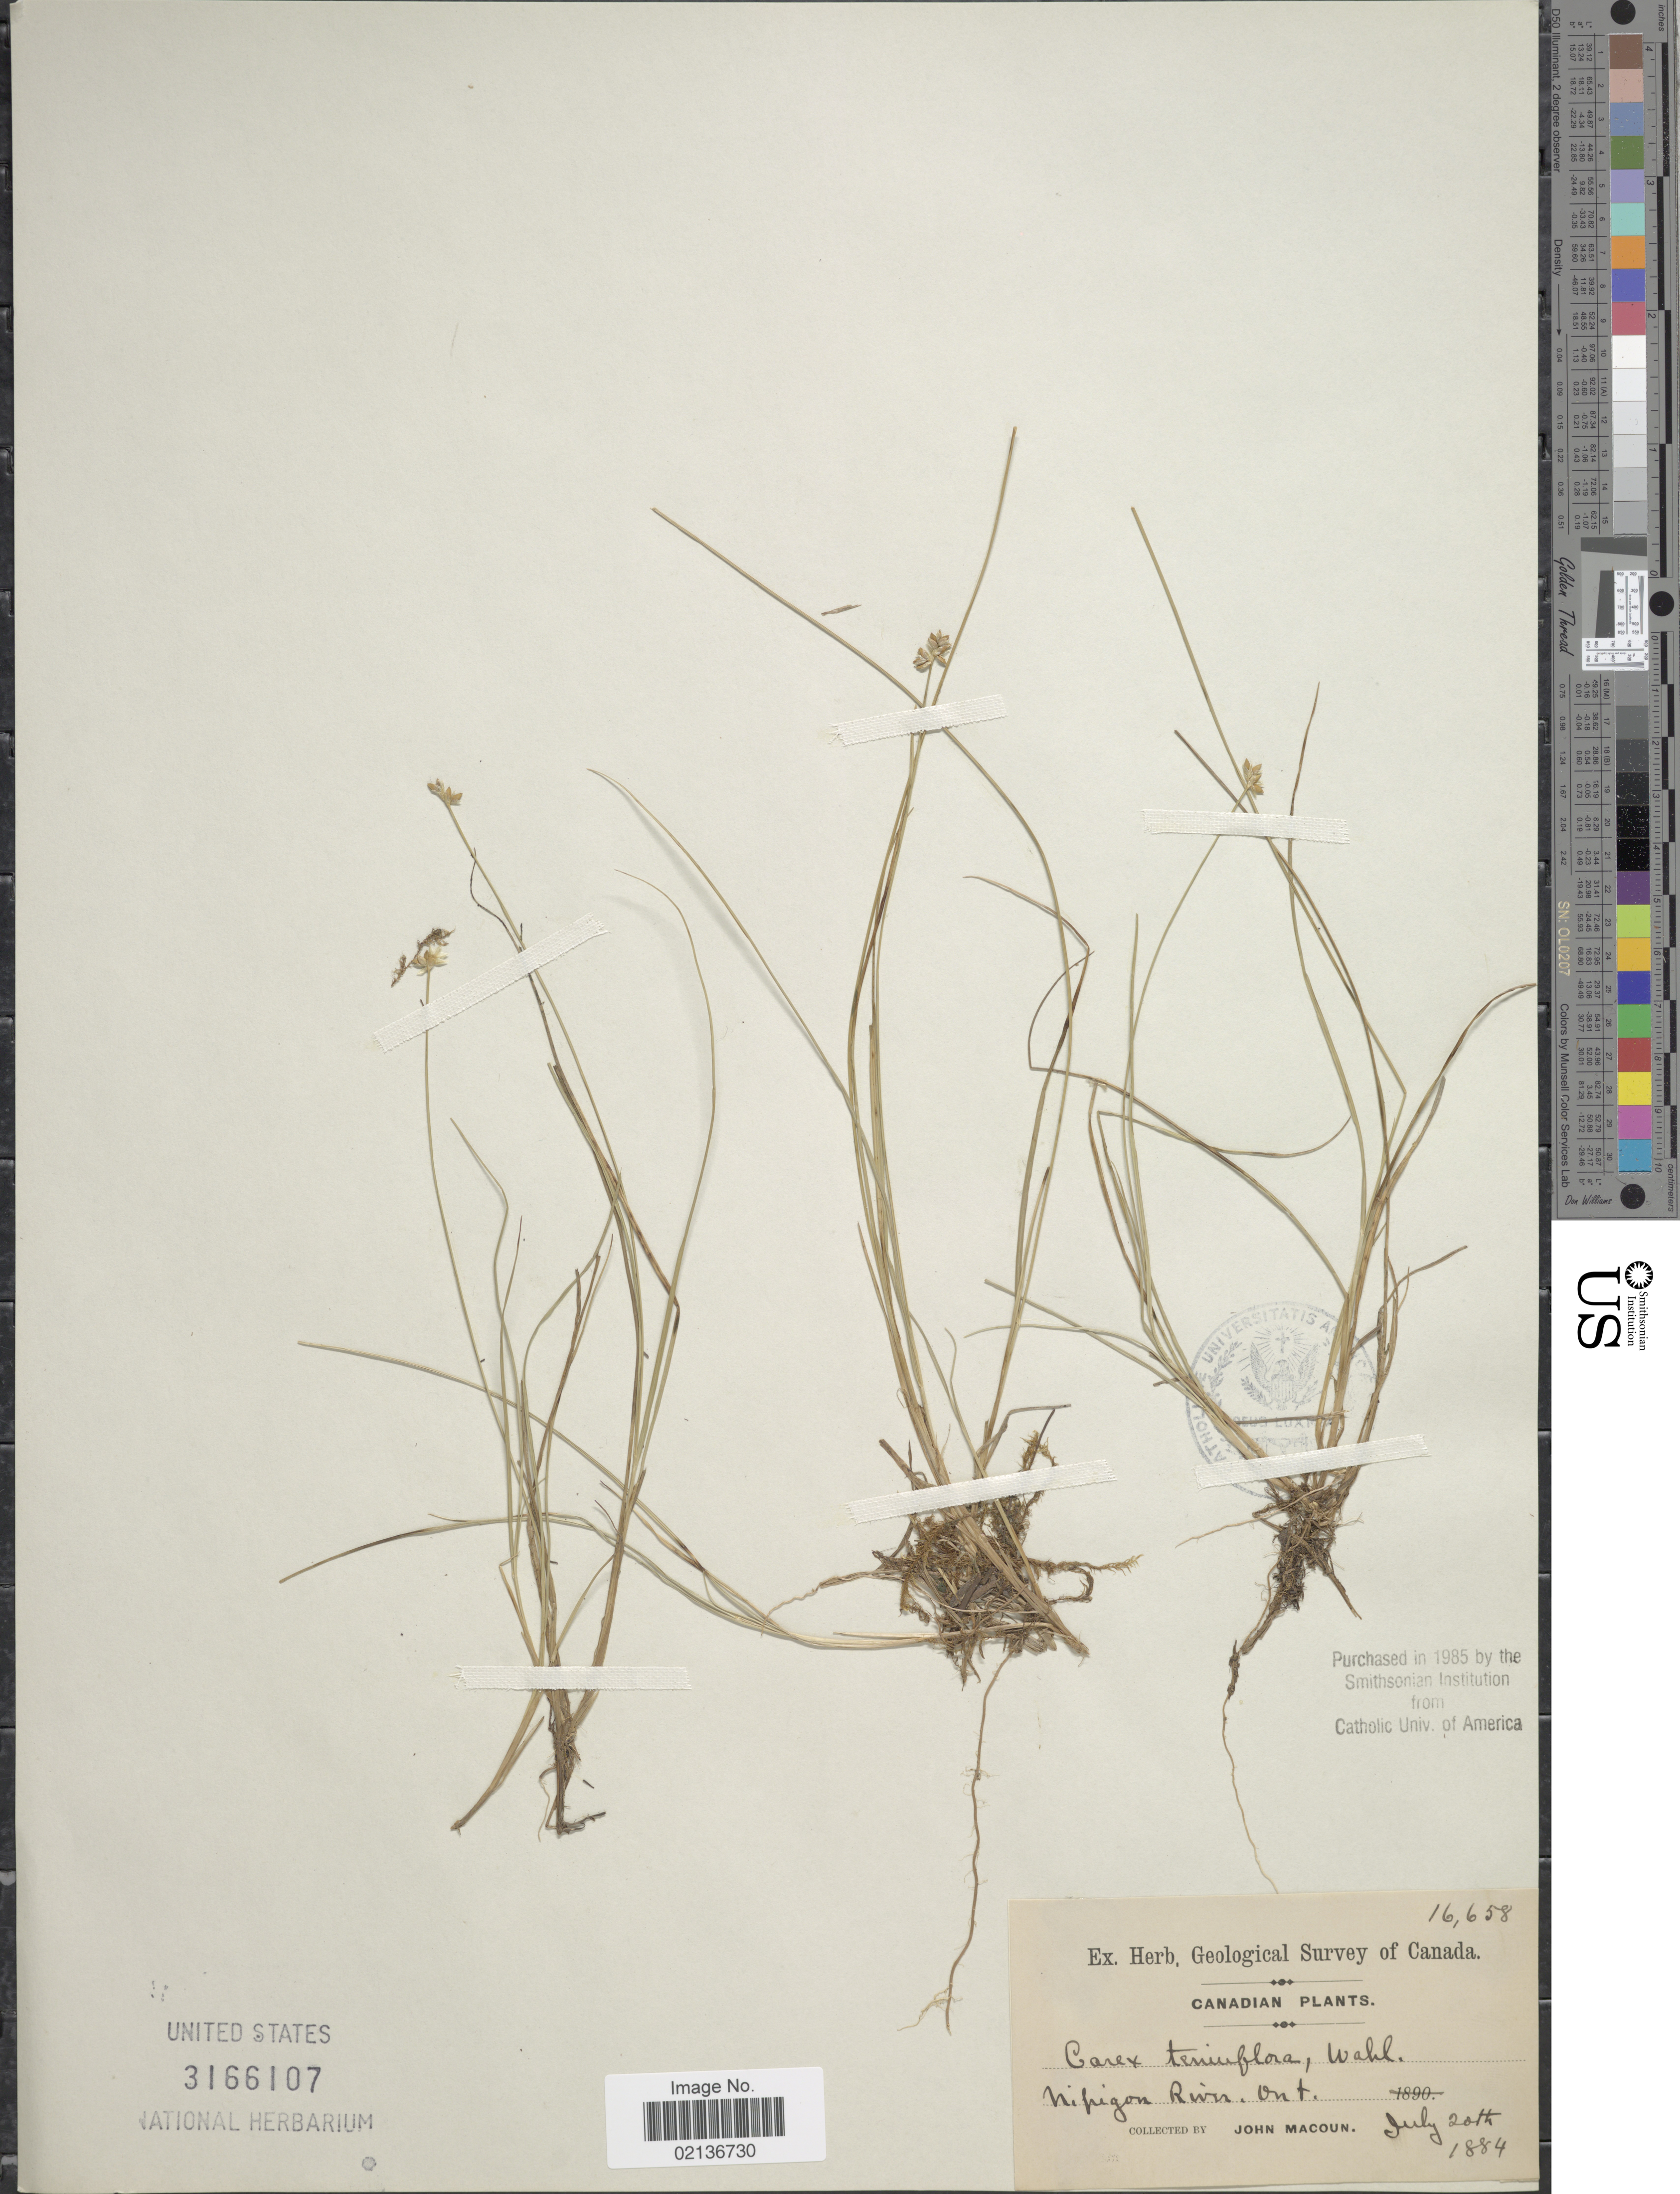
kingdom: Plantae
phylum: Tracheophyta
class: Liliopsida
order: Poales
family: Cyperaceae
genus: Carex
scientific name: Carex tenuiflora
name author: Wahlenb.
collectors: J. Macoun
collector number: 16658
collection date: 1884-07-20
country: Canada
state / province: Ontario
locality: Canadian, Nipigon River, Ont.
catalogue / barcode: US 3166107